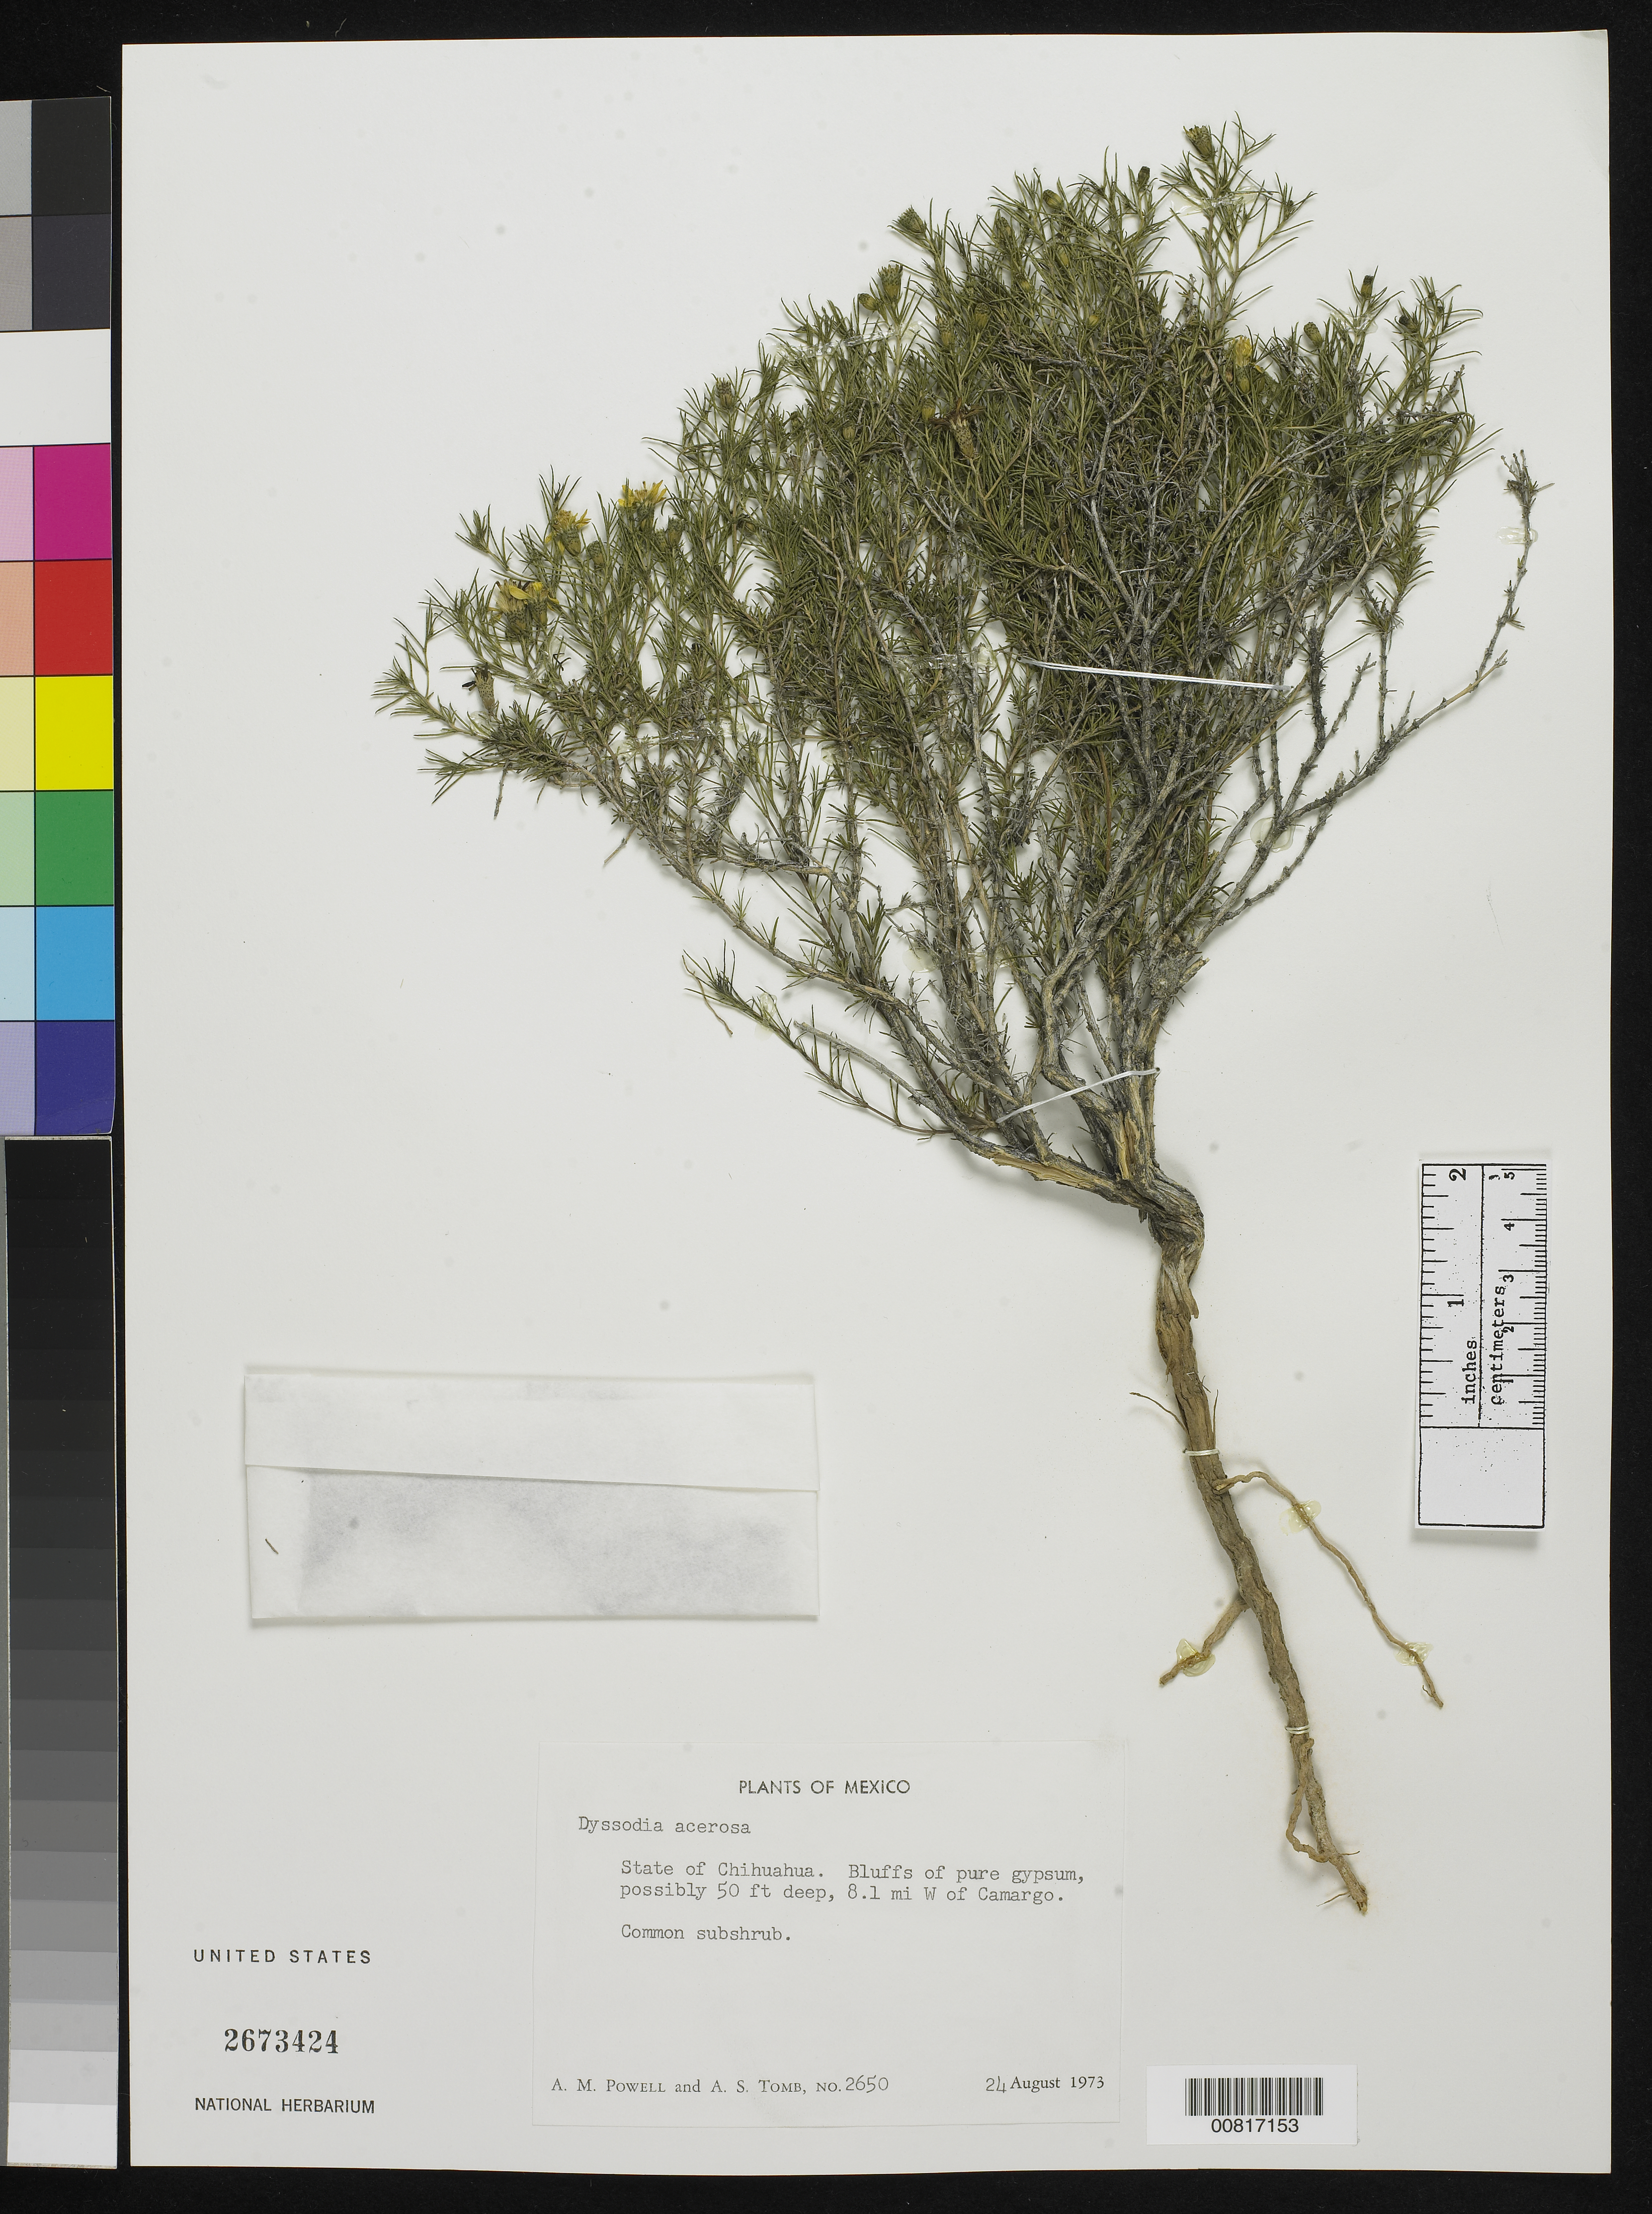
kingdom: Plantae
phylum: Tracheophyta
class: Magnoliopsida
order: Asterales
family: Asteraceae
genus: Dyssodia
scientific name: Dyssodia acerosa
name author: DC.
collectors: A. M. Powell & A. Tomb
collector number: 2650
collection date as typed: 24 Aug 1973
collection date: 1973-08-24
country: Mexico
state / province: Chihuahua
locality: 8.1 mi W of Camargo, Chihuahua.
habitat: Bluffs of pure gypsum, possibly 50 ft deep.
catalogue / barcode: US 2673424